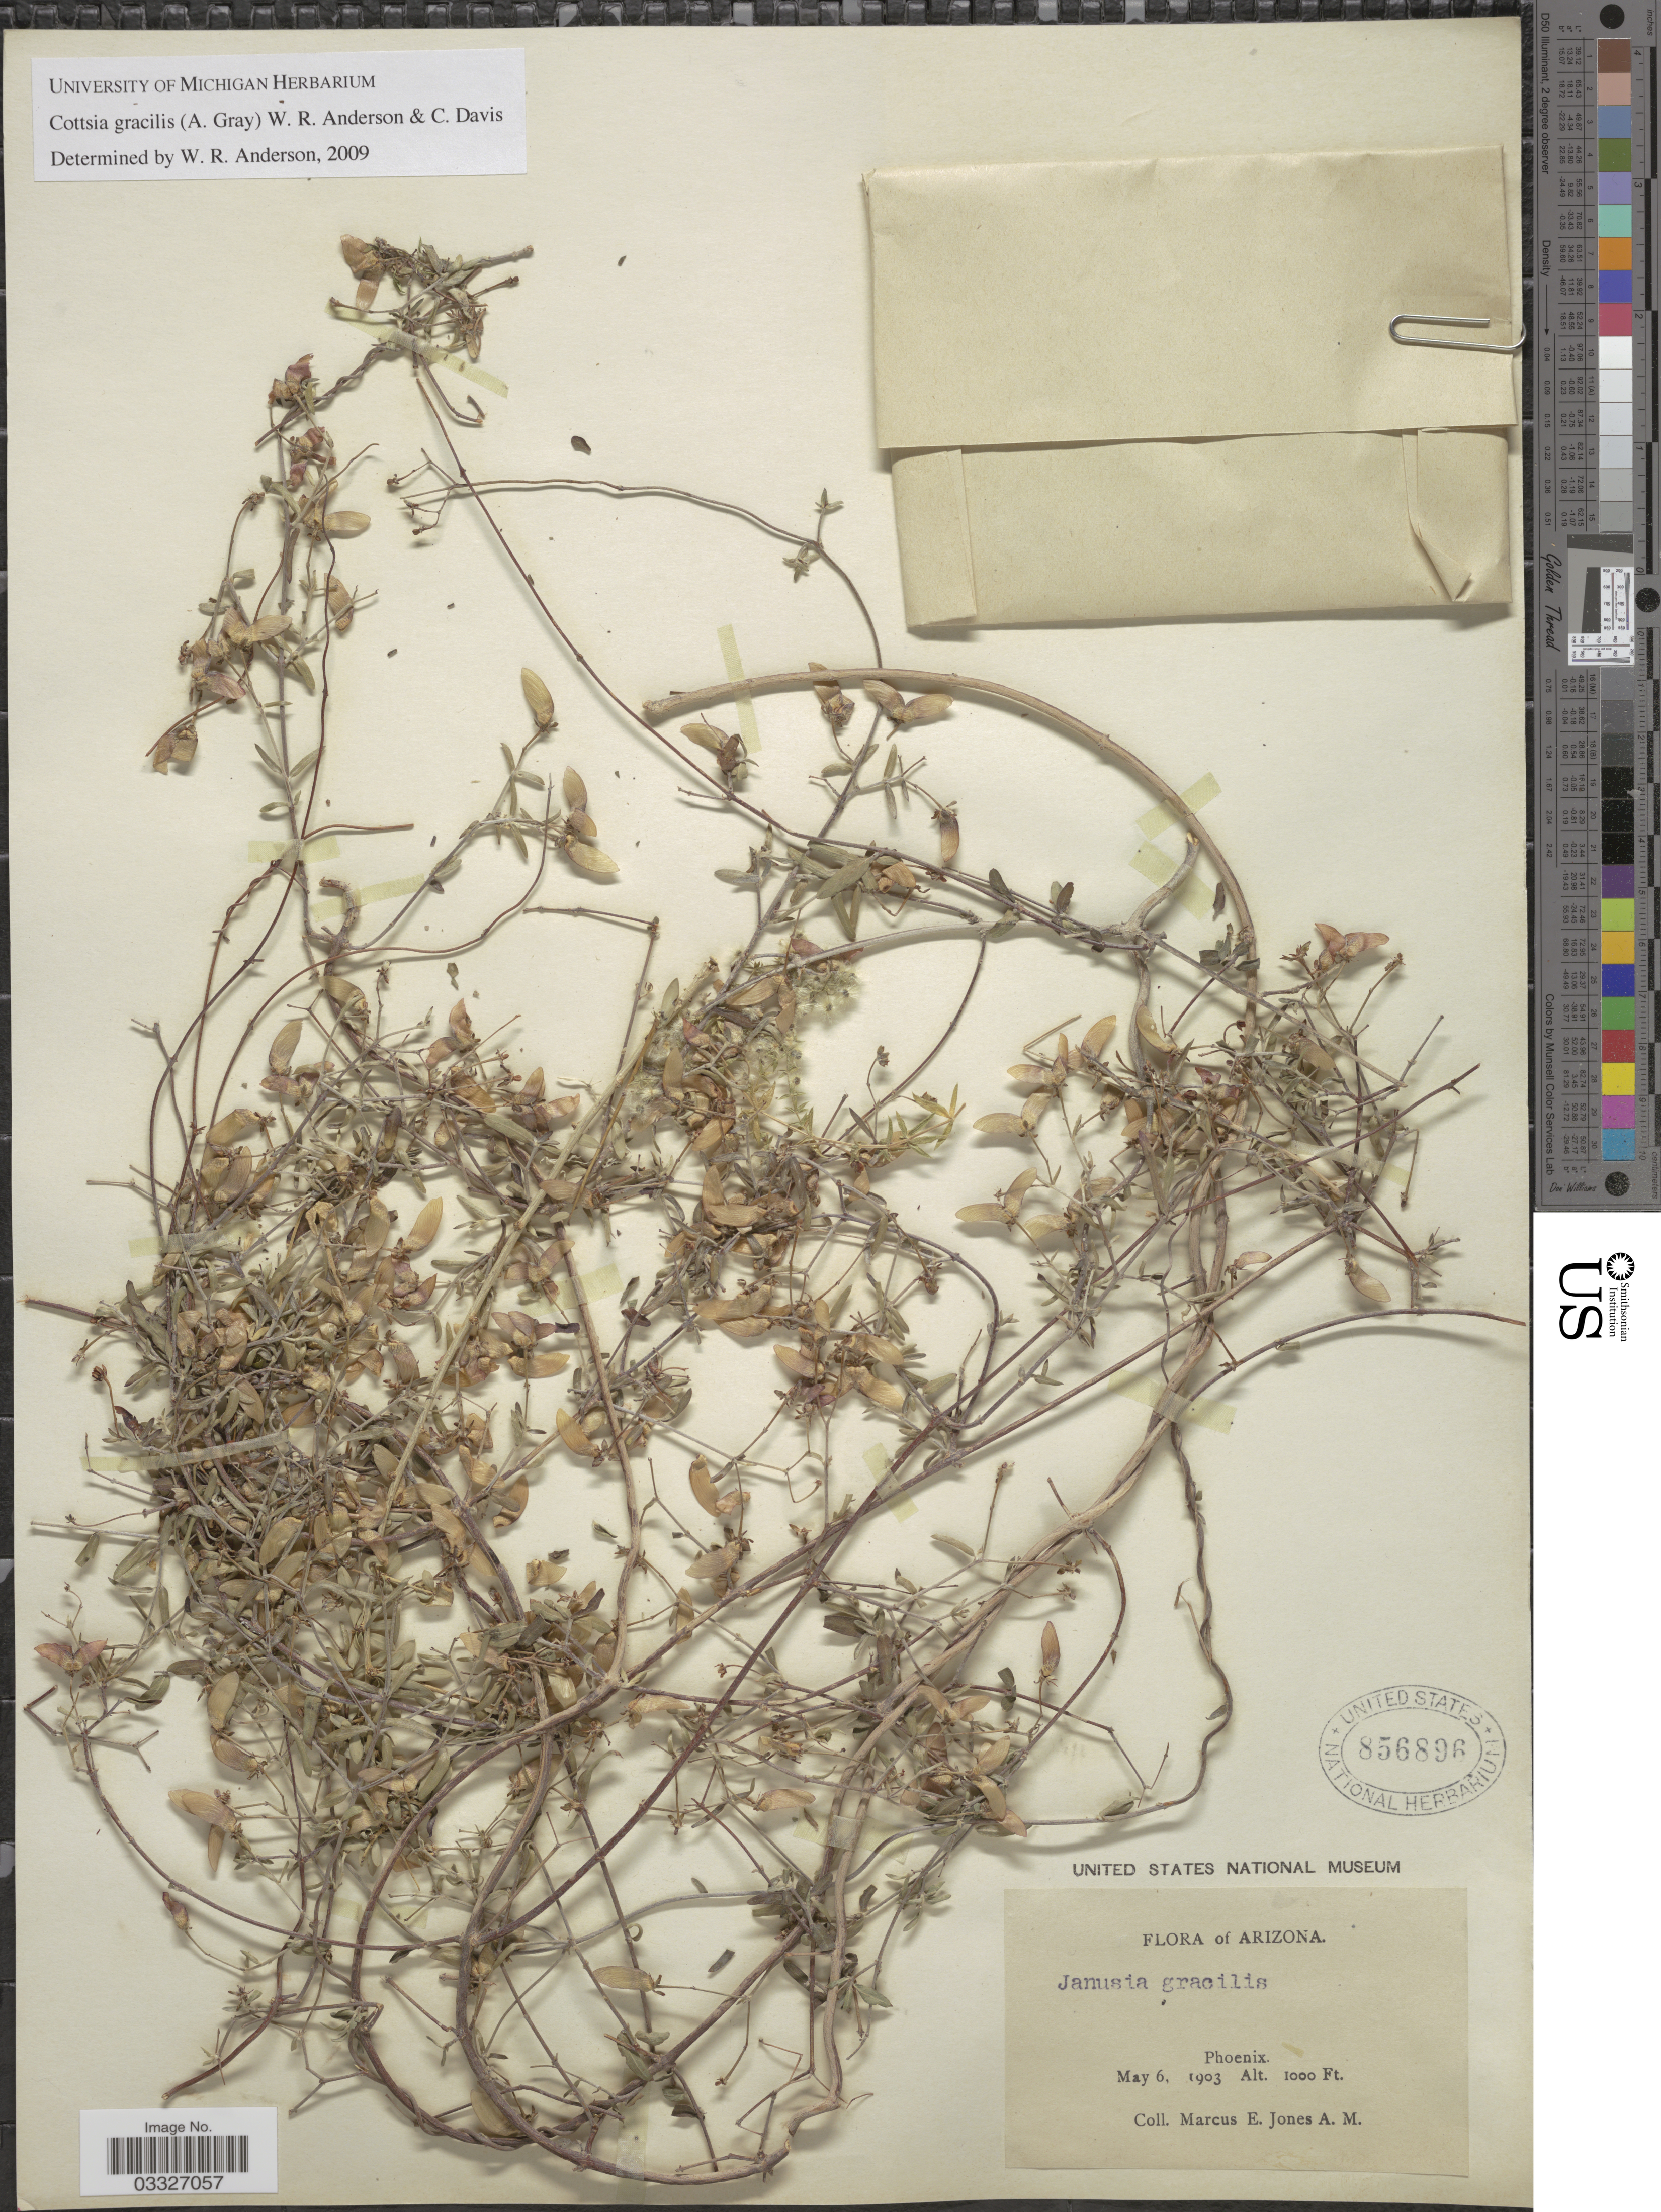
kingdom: Plantae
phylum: Tracheophyta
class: Magnoliopsida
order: Malpighiales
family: Malpighiaceae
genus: Cottsia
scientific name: Cottsia gracilis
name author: (A. Gray) W.R. Anderson & C. Davis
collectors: M. E. Jones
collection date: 1903-05-06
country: United States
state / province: Arizona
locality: Phoenix.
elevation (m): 305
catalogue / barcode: US 856896